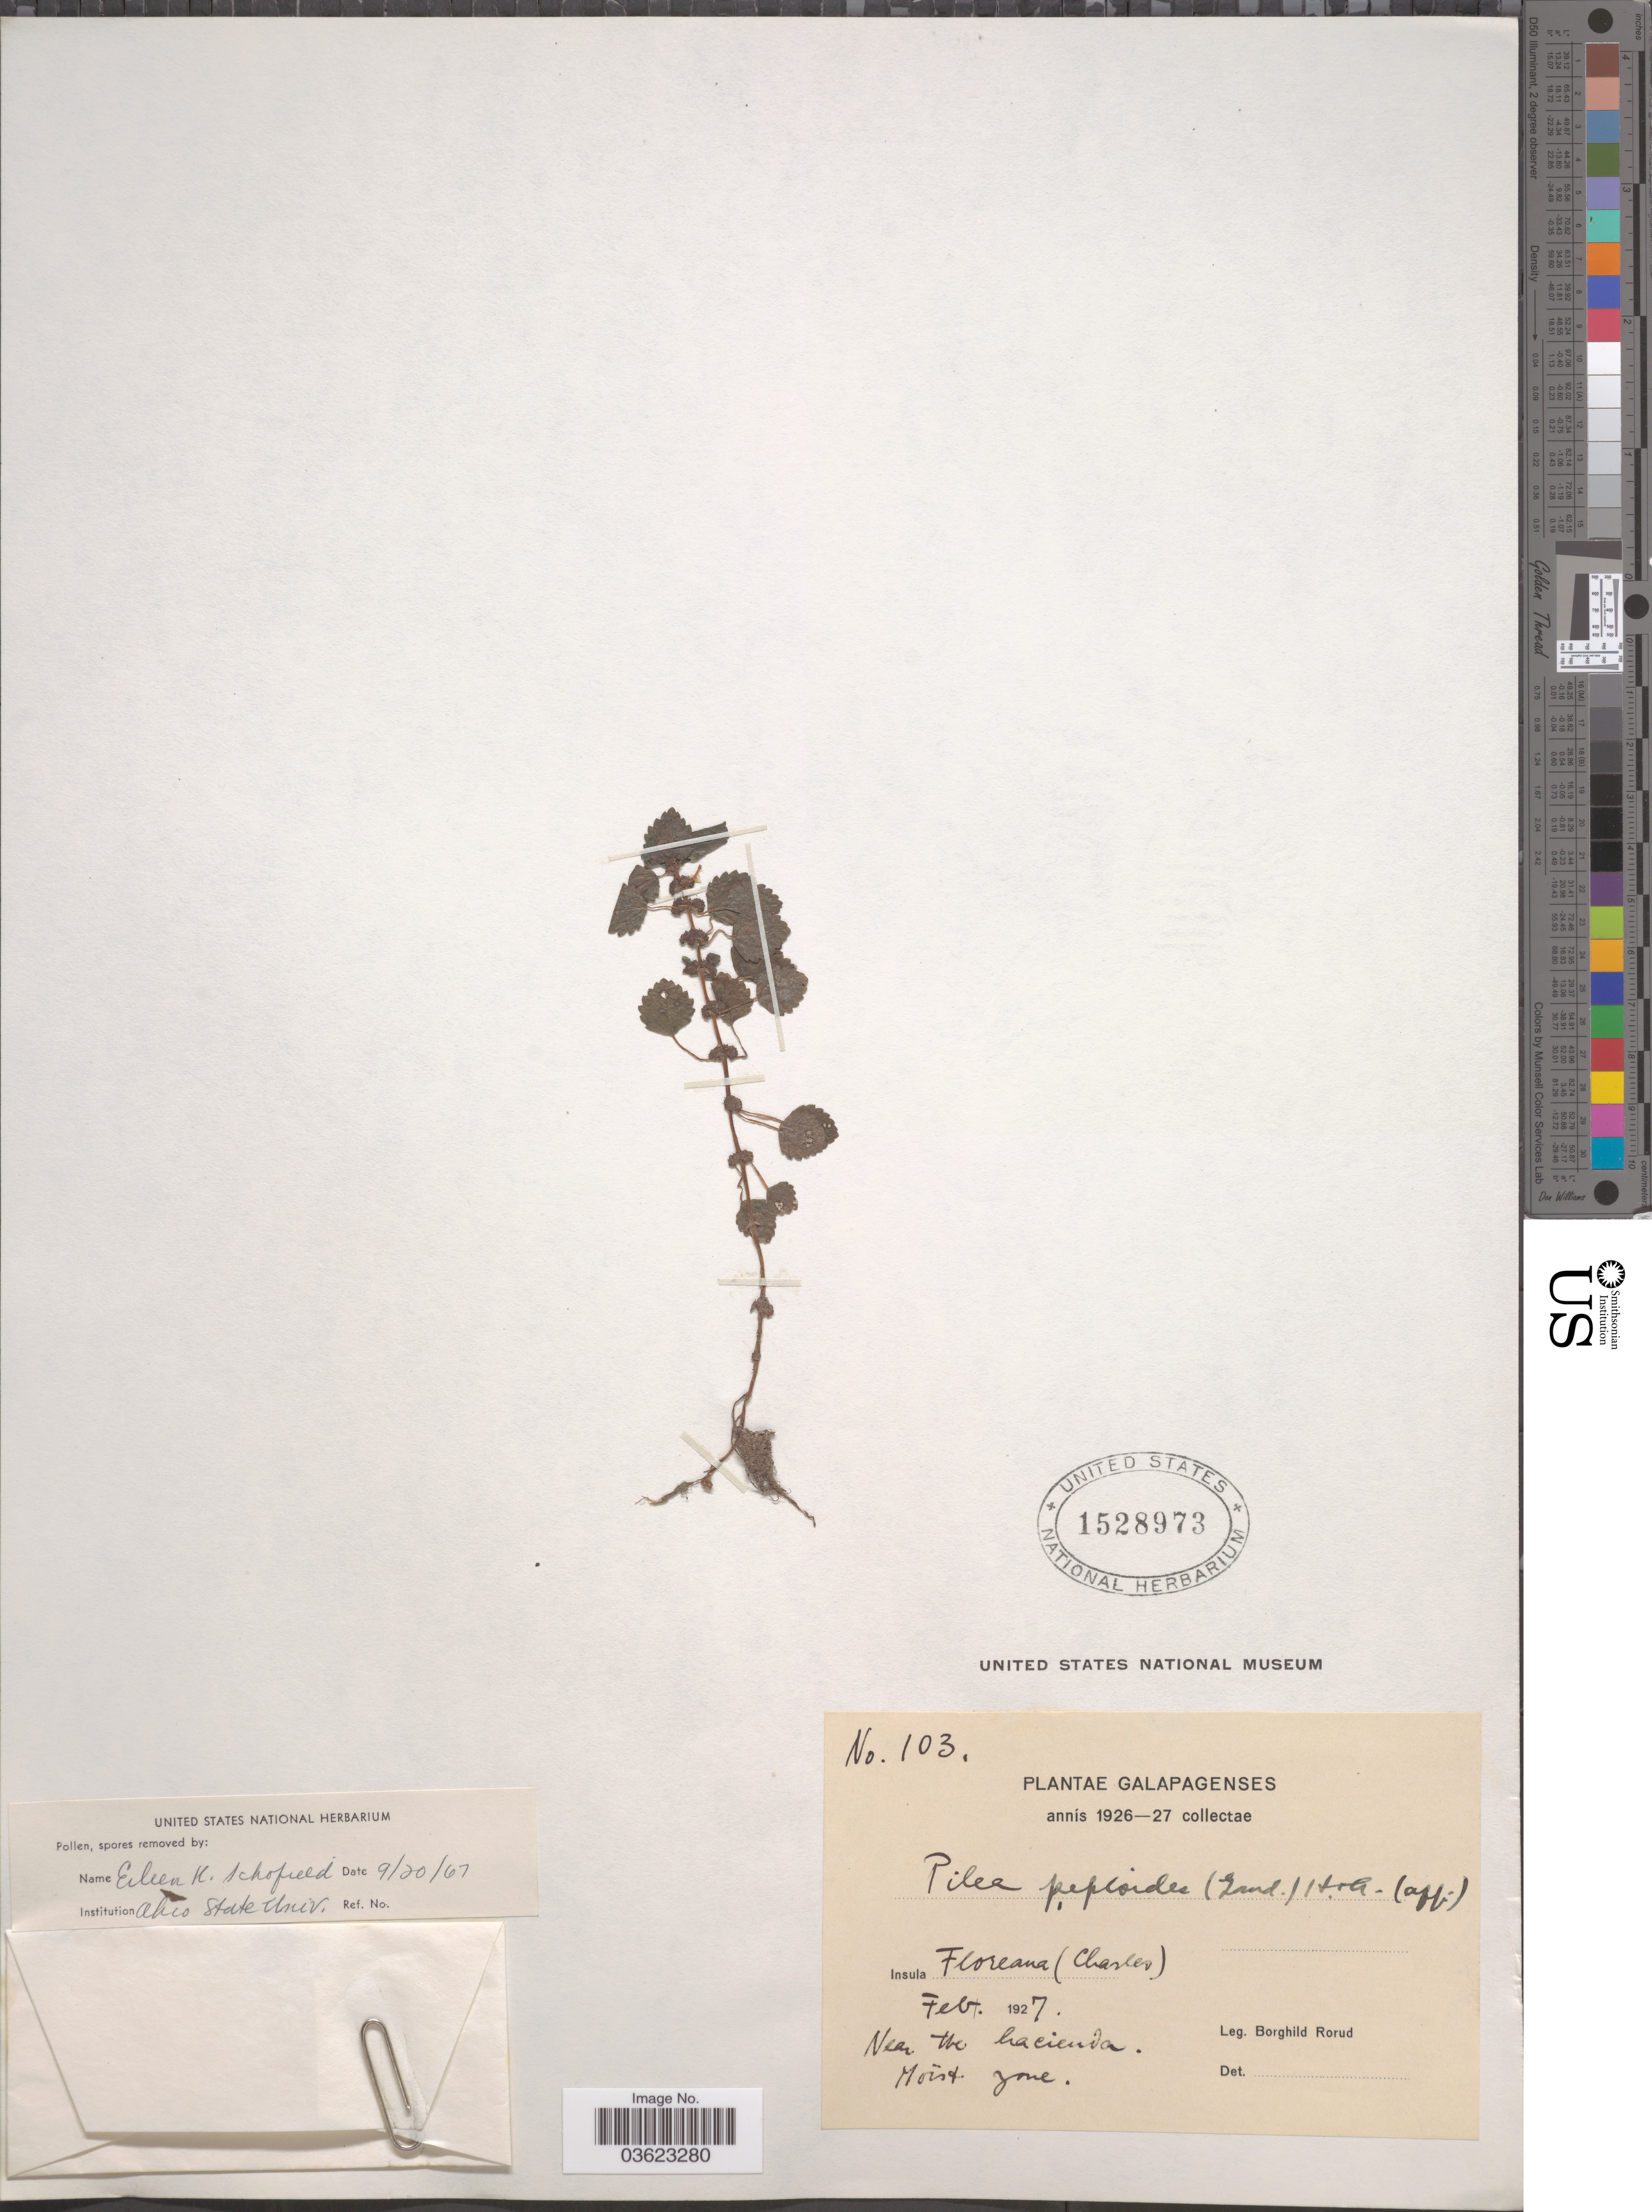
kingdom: Plantae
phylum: Tracheophyta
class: Magnoliopsida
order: Rosales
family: Urticaceae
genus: Pilea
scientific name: Pilea peploides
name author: (Gaudich.) Hook. & Arn.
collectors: B. Rorud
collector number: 103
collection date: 1927-02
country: Ecuador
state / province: Colón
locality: Galapagenses. Insula Floreana (Charles). Near the hacienda.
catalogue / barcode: US 1528973